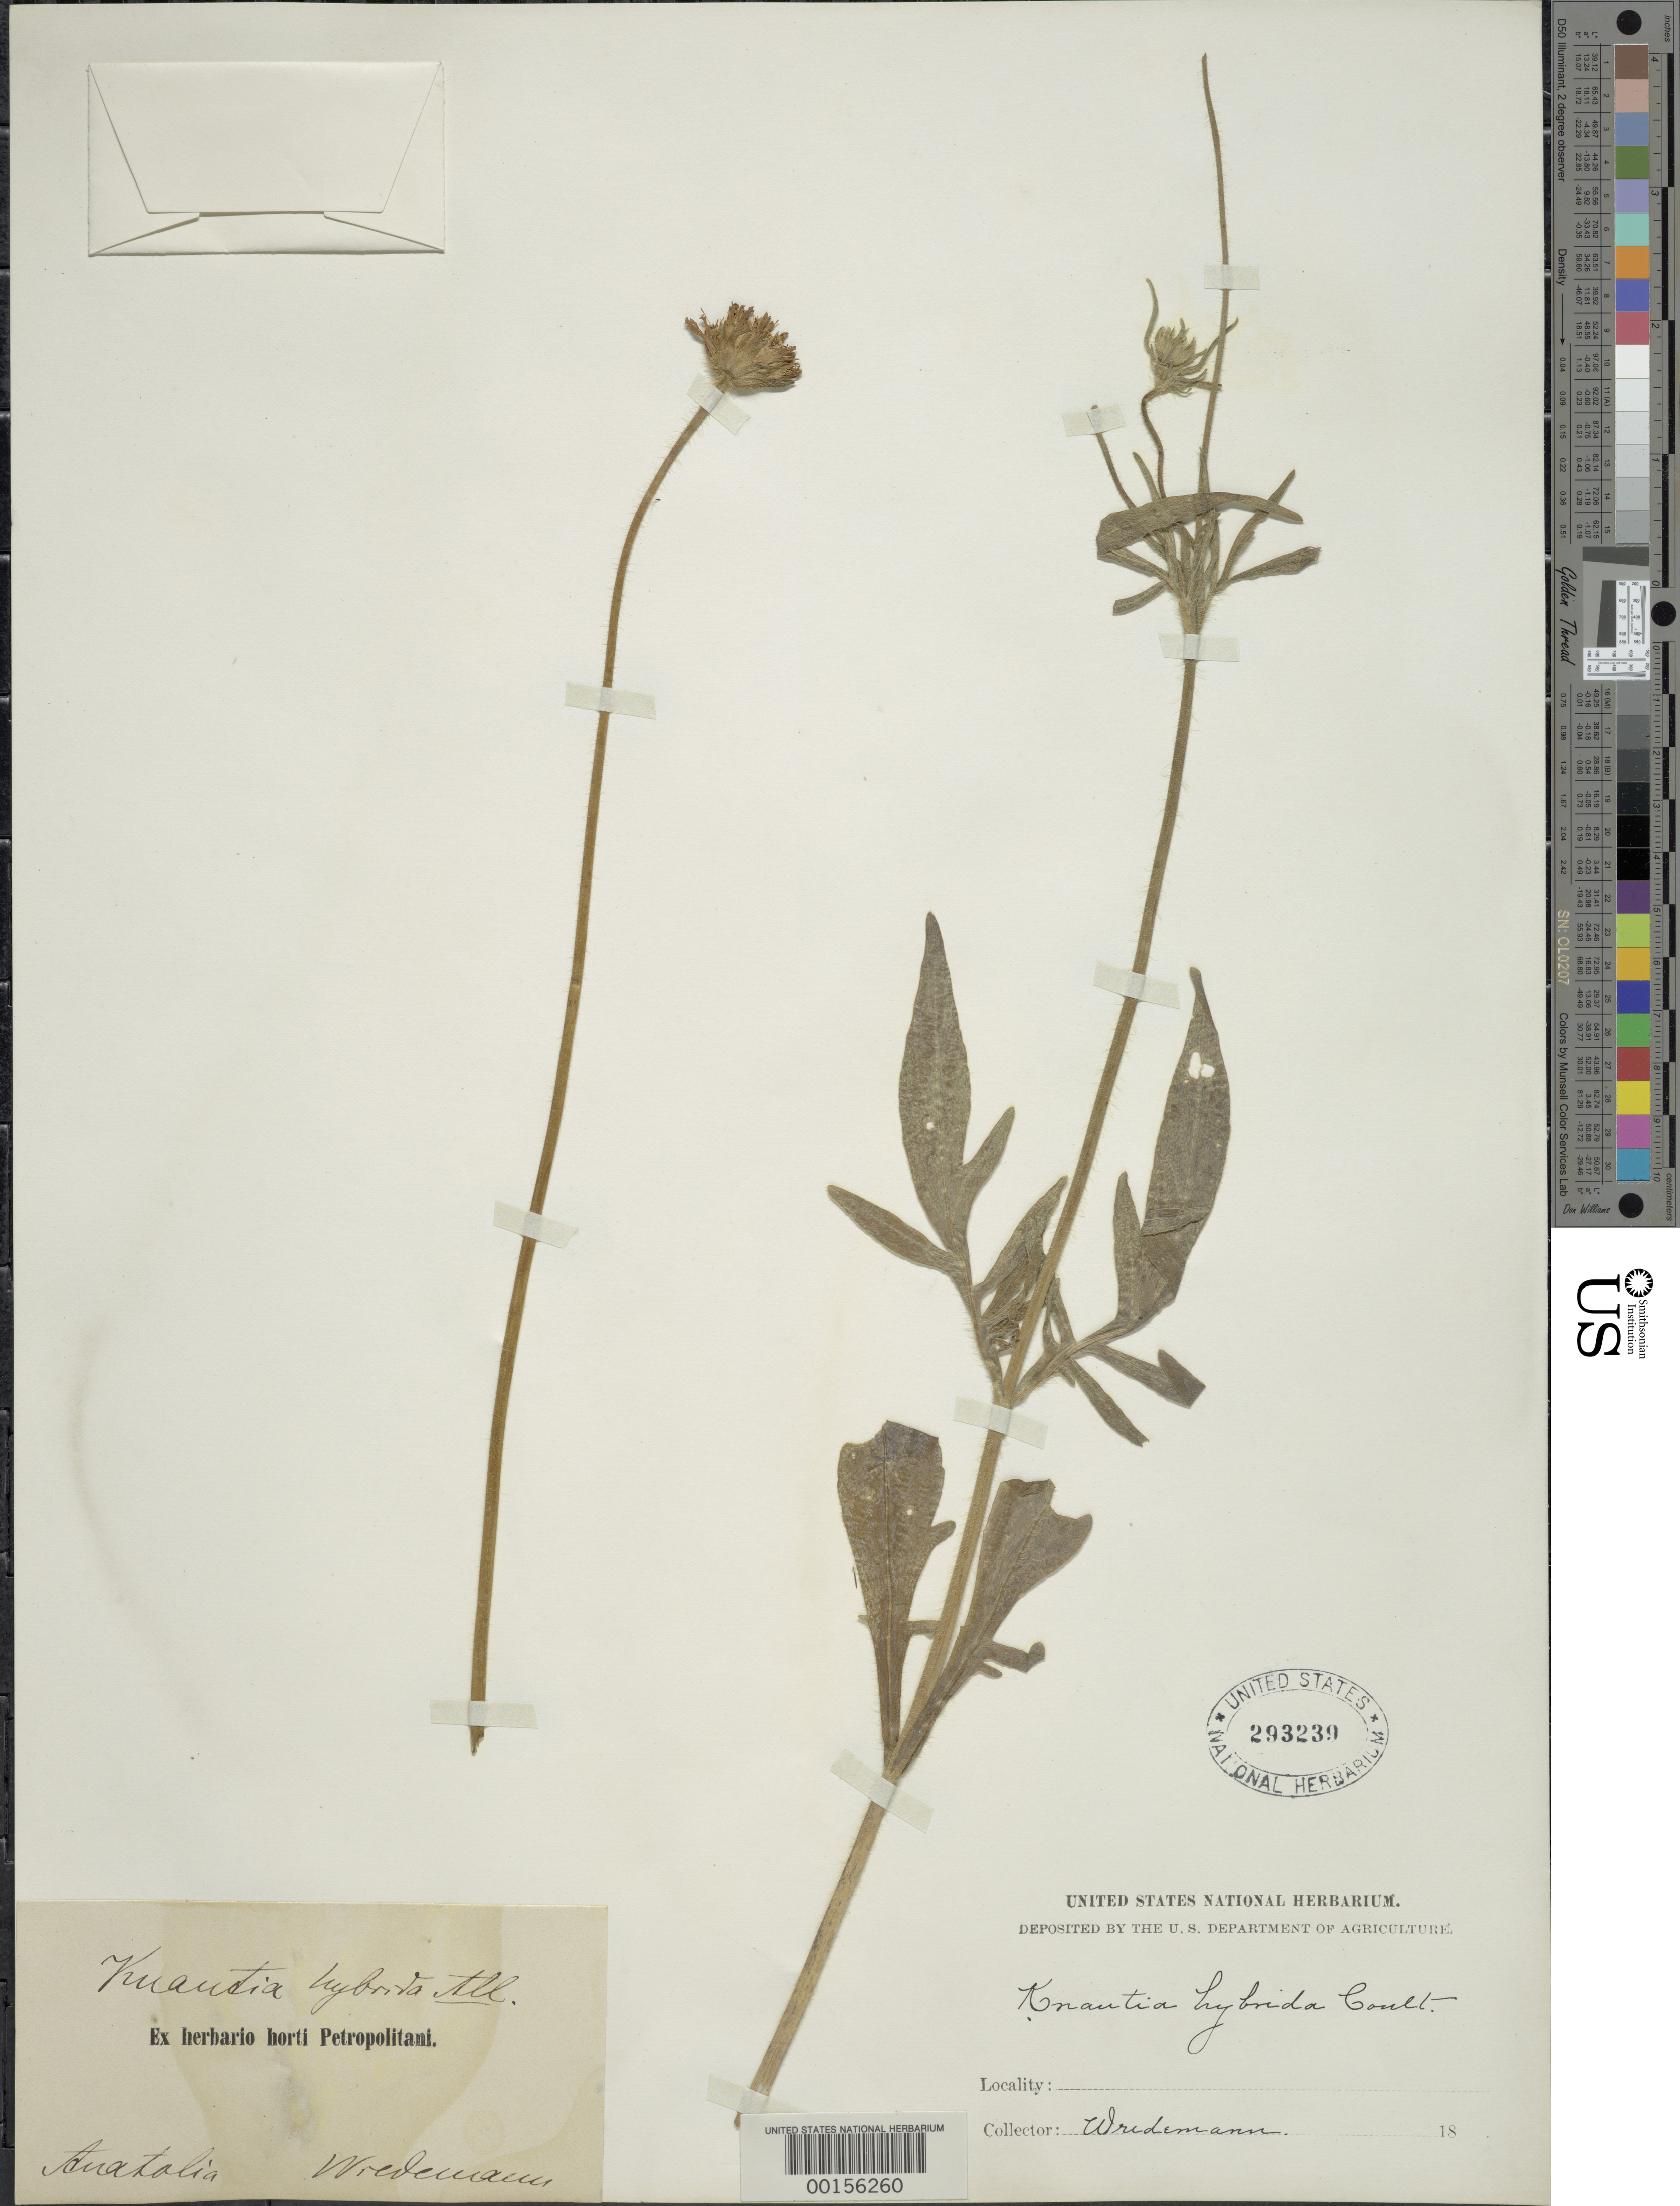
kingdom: Plantae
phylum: Tracheophyta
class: Magnoliopsida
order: Dipsacales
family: Caprifoliaceae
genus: Knautia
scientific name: Knautia hybrida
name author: Coult.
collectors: Wiedemann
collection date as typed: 18--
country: Turkey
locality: Anatolia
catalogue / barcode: US 293239